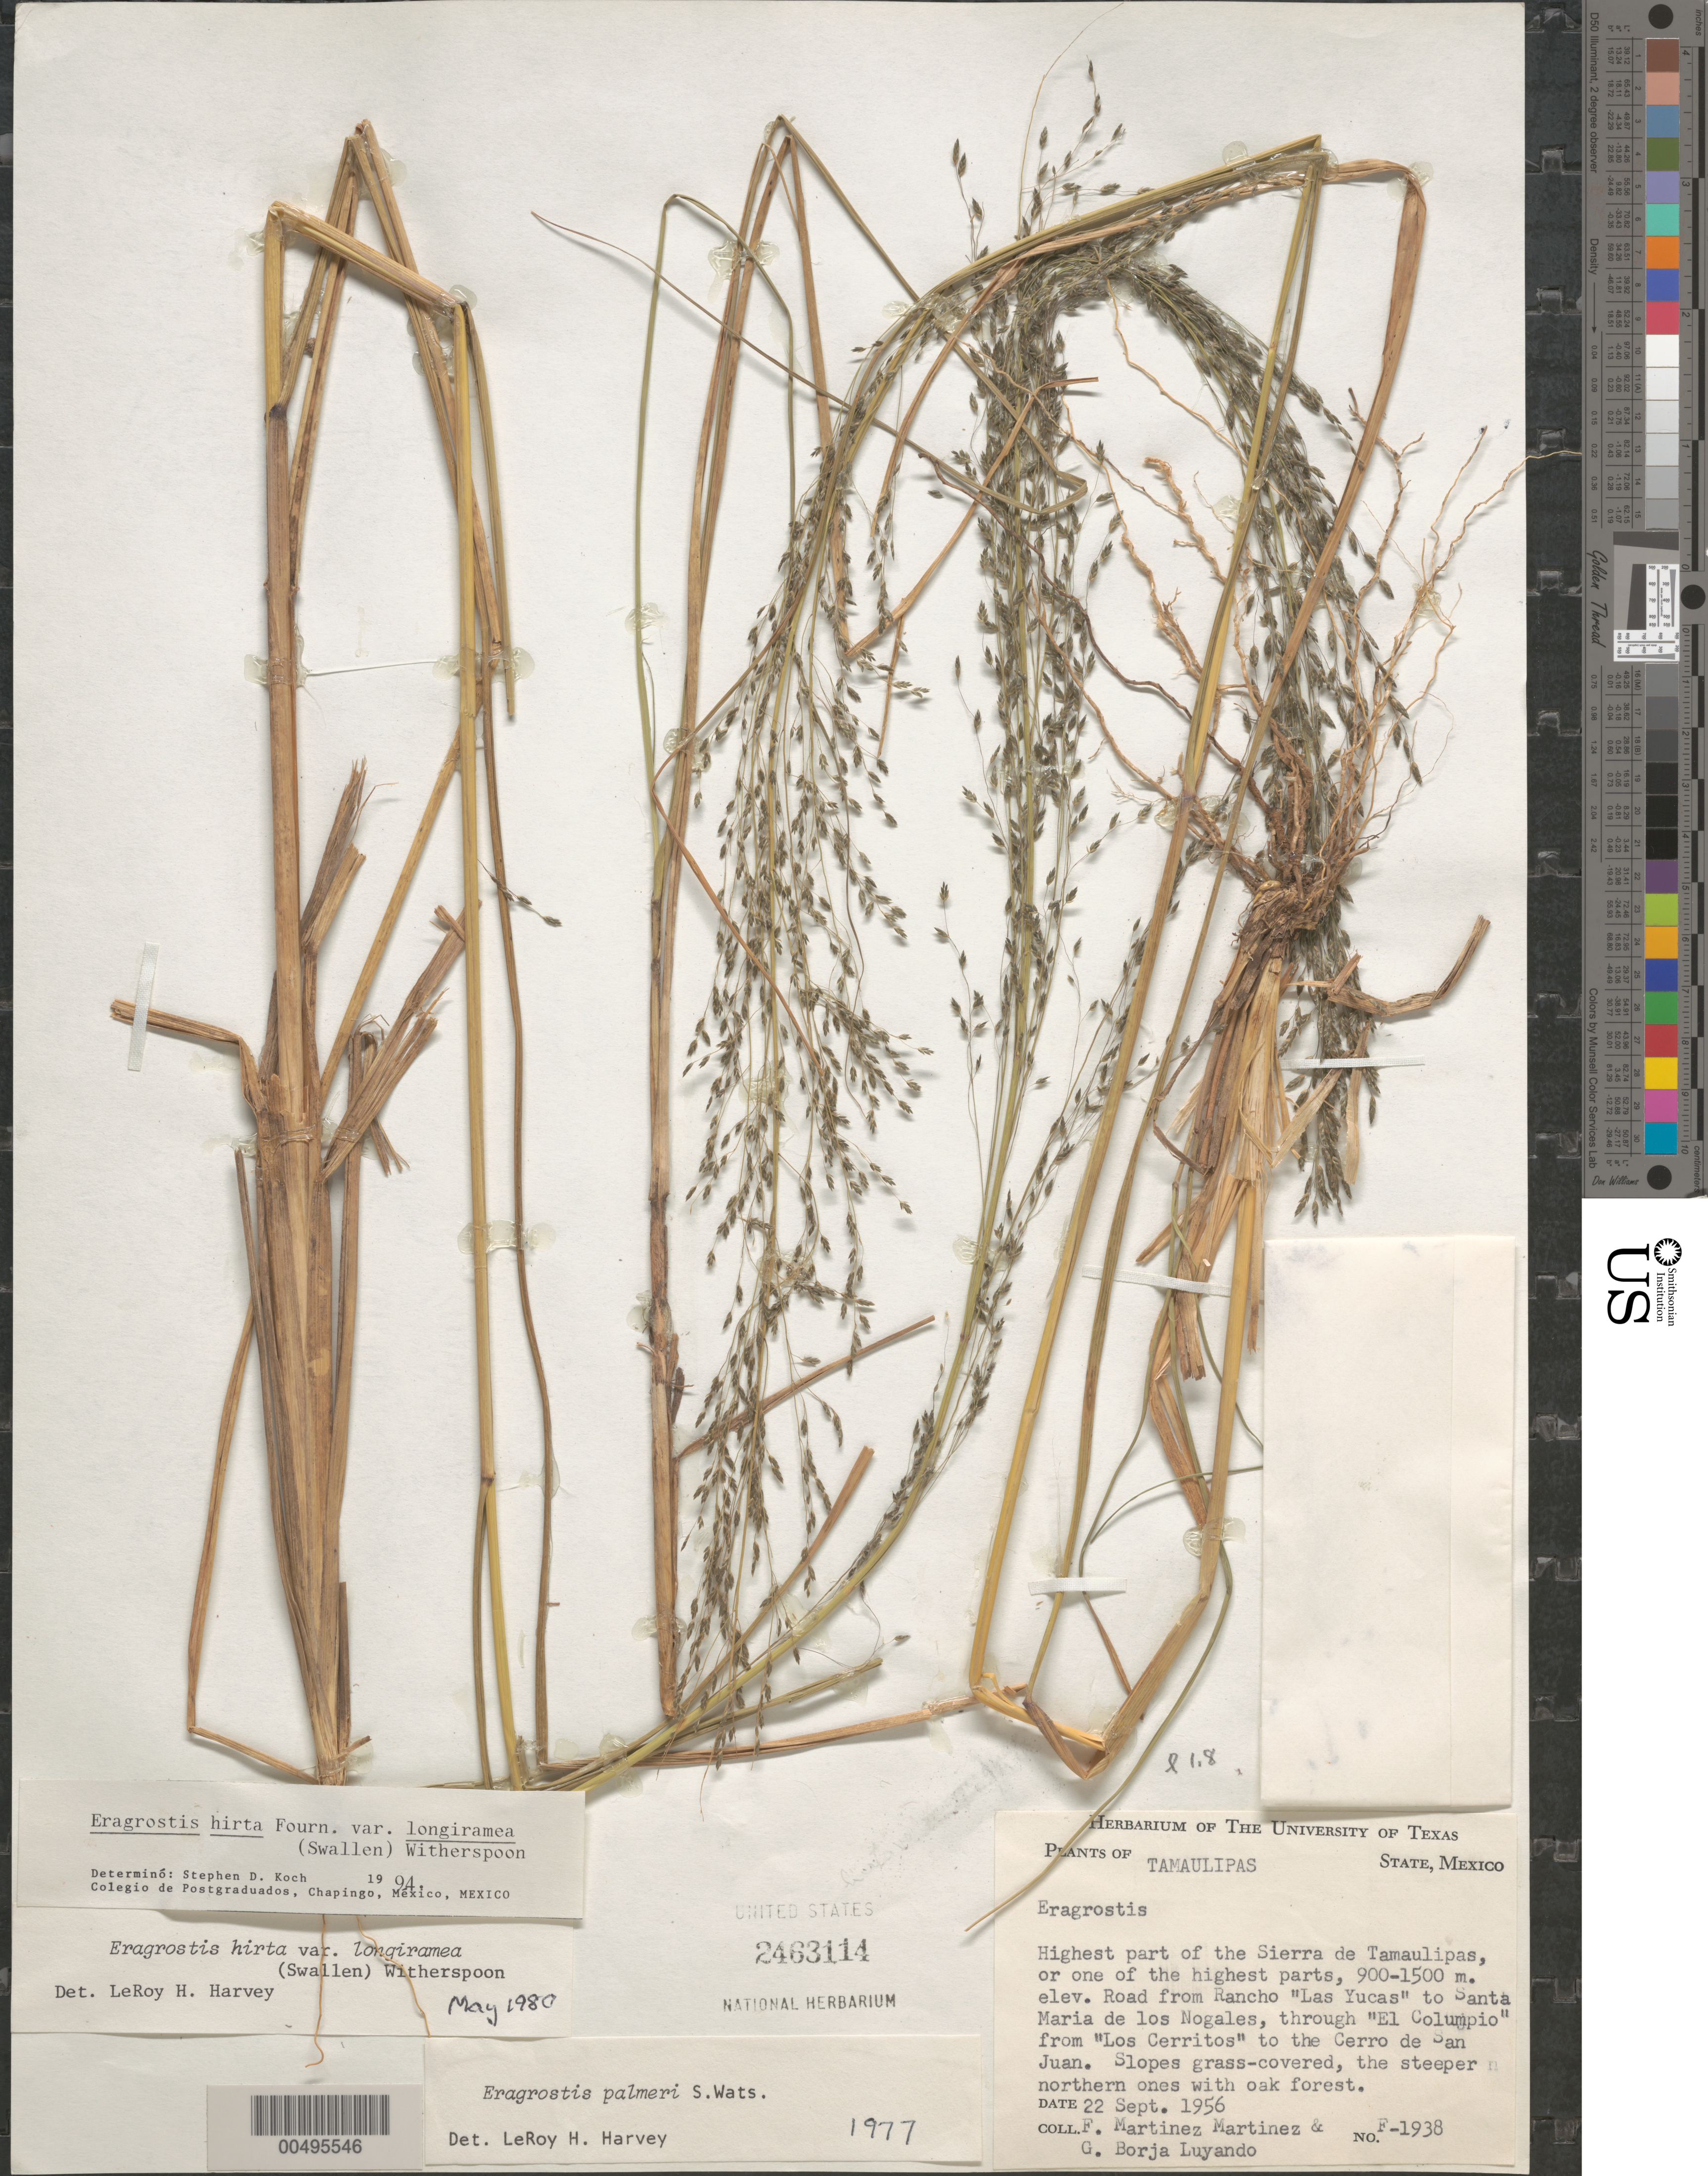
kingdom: Plantae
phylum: Tracheophyta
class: Liliopsida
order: Poales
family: Poaceae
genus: Eragrostis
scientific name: Eragrostis hirta var. longiramea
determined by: Koch, S. D.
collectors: F. Martinez-M. & G. Borja-Luyando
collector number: F-1938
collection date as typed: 22 Sep 1956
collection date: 1956-09-22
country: Mexico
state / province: Tamaulipas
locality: Upper part of Sierra de Tamaulipas, rd from Rancho Las Yucas to Santa Maria de los Nogales, through El Columpio from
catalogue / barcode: US 2463114